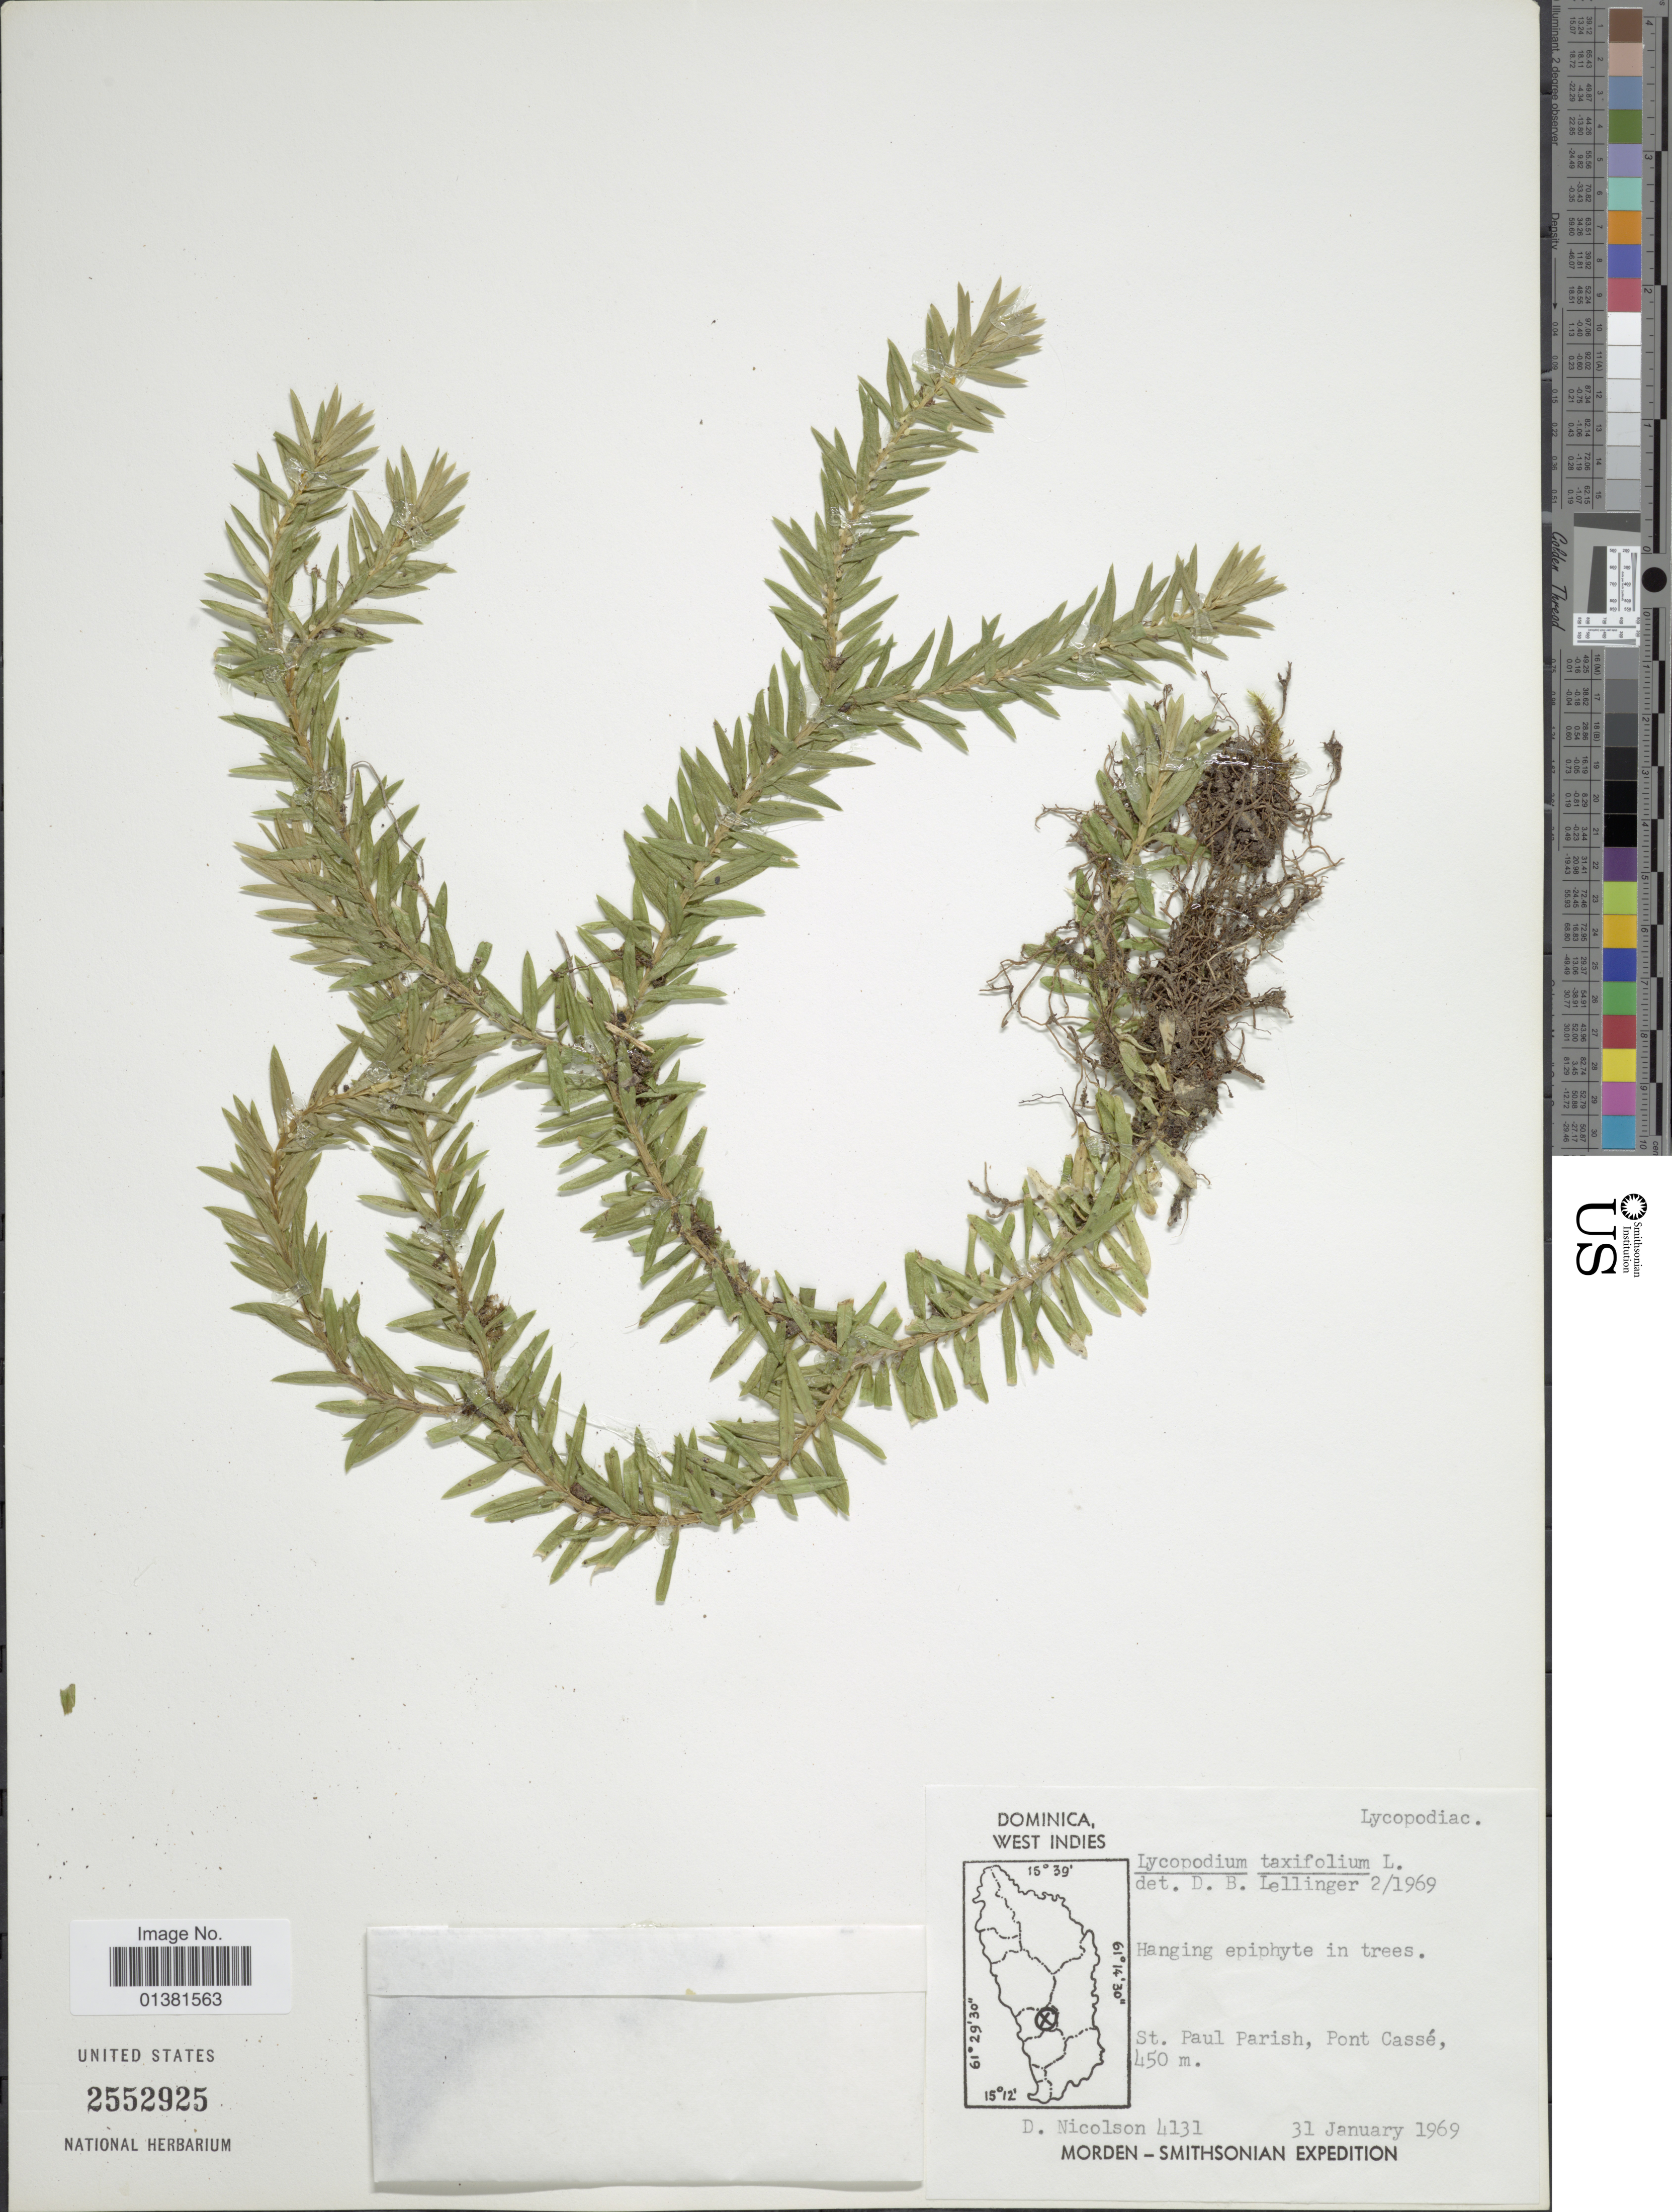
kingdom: Plantae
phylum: Tracheophyta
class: Lycopodiopsida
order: Lycopodiales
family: Lycopodiaceae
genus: Phlegmariurus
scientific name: Phlegmariurus taxifolius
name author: (Sw.) Á. Löve & D. Löve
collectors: D. H. Nicolson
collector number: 4131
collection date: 1969-01-31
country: Dominica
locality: West Indies, St. Paul Parish, Pont Cassé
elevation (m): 450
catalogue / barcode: US 2552925